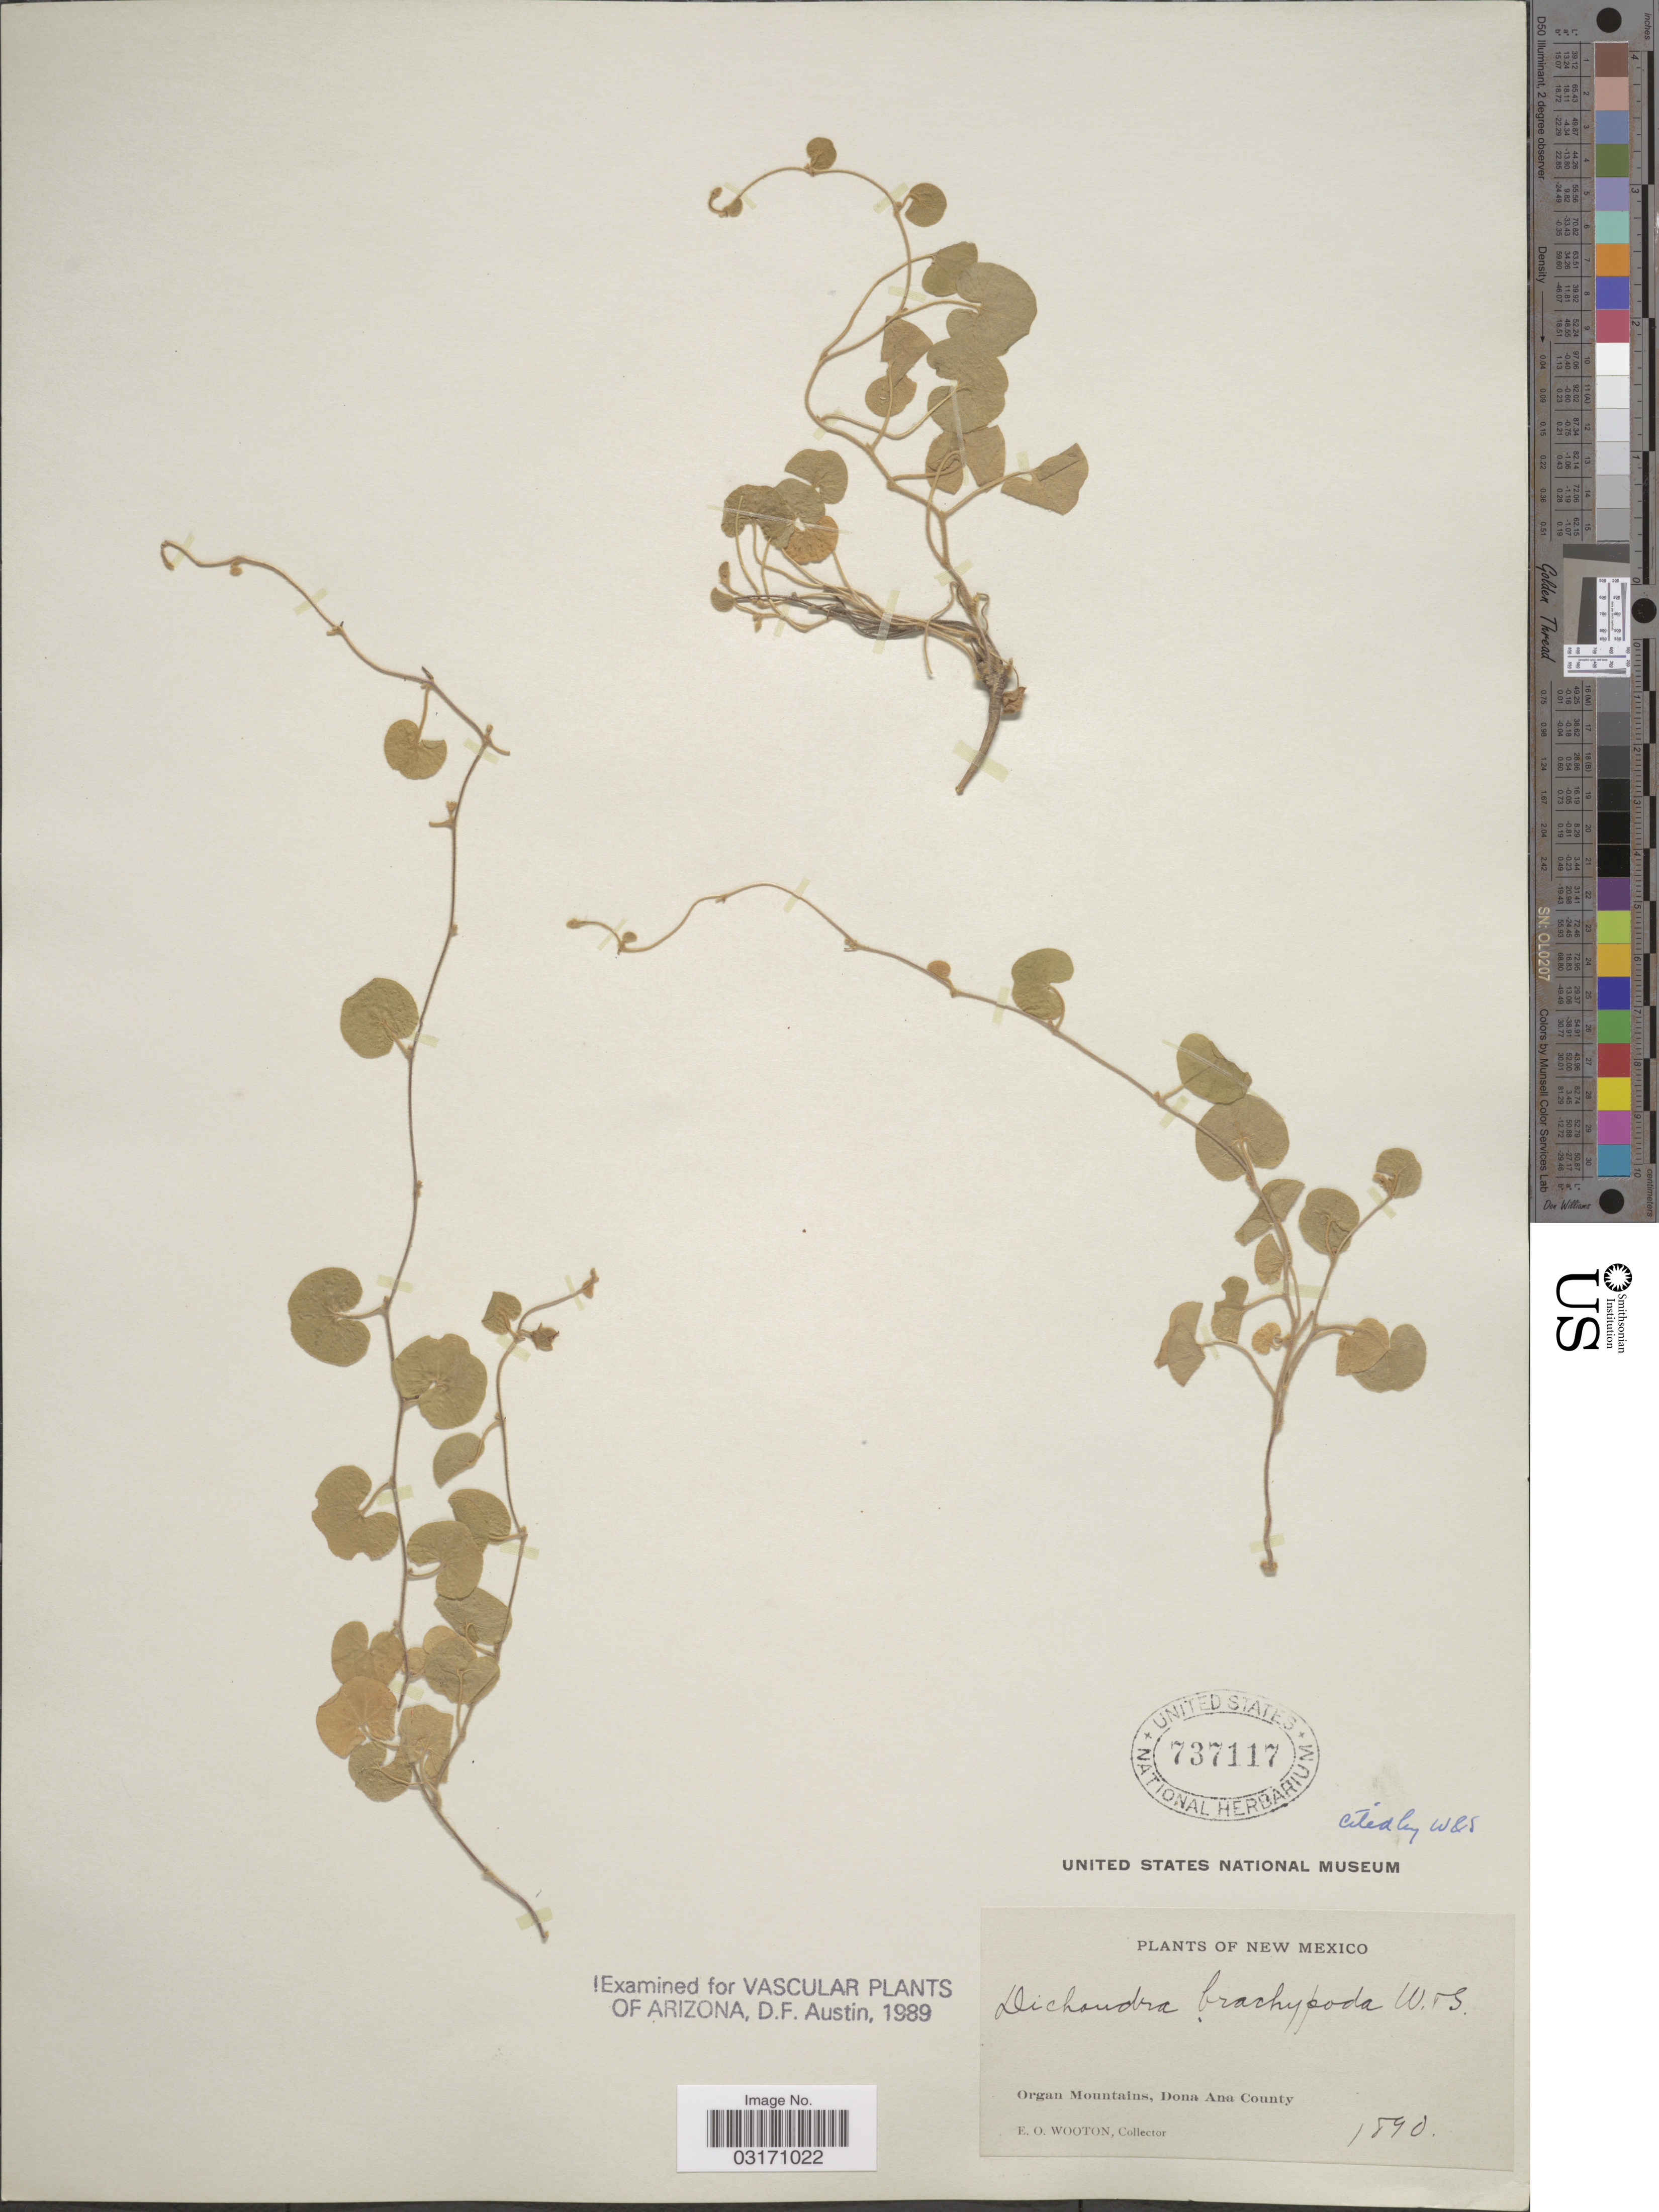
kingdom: Plantae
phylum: Tracheophyta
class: Magnoliopsida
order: Solanales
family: Convolvulaceae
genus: Dichondra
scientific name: Dichondra brachypoda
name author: Wooton & Standl.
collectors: E. O. Wooton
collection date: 1890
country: United States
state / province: New Mexico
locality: Organ Mountains, Dona Ana County.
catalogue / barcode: US 737117